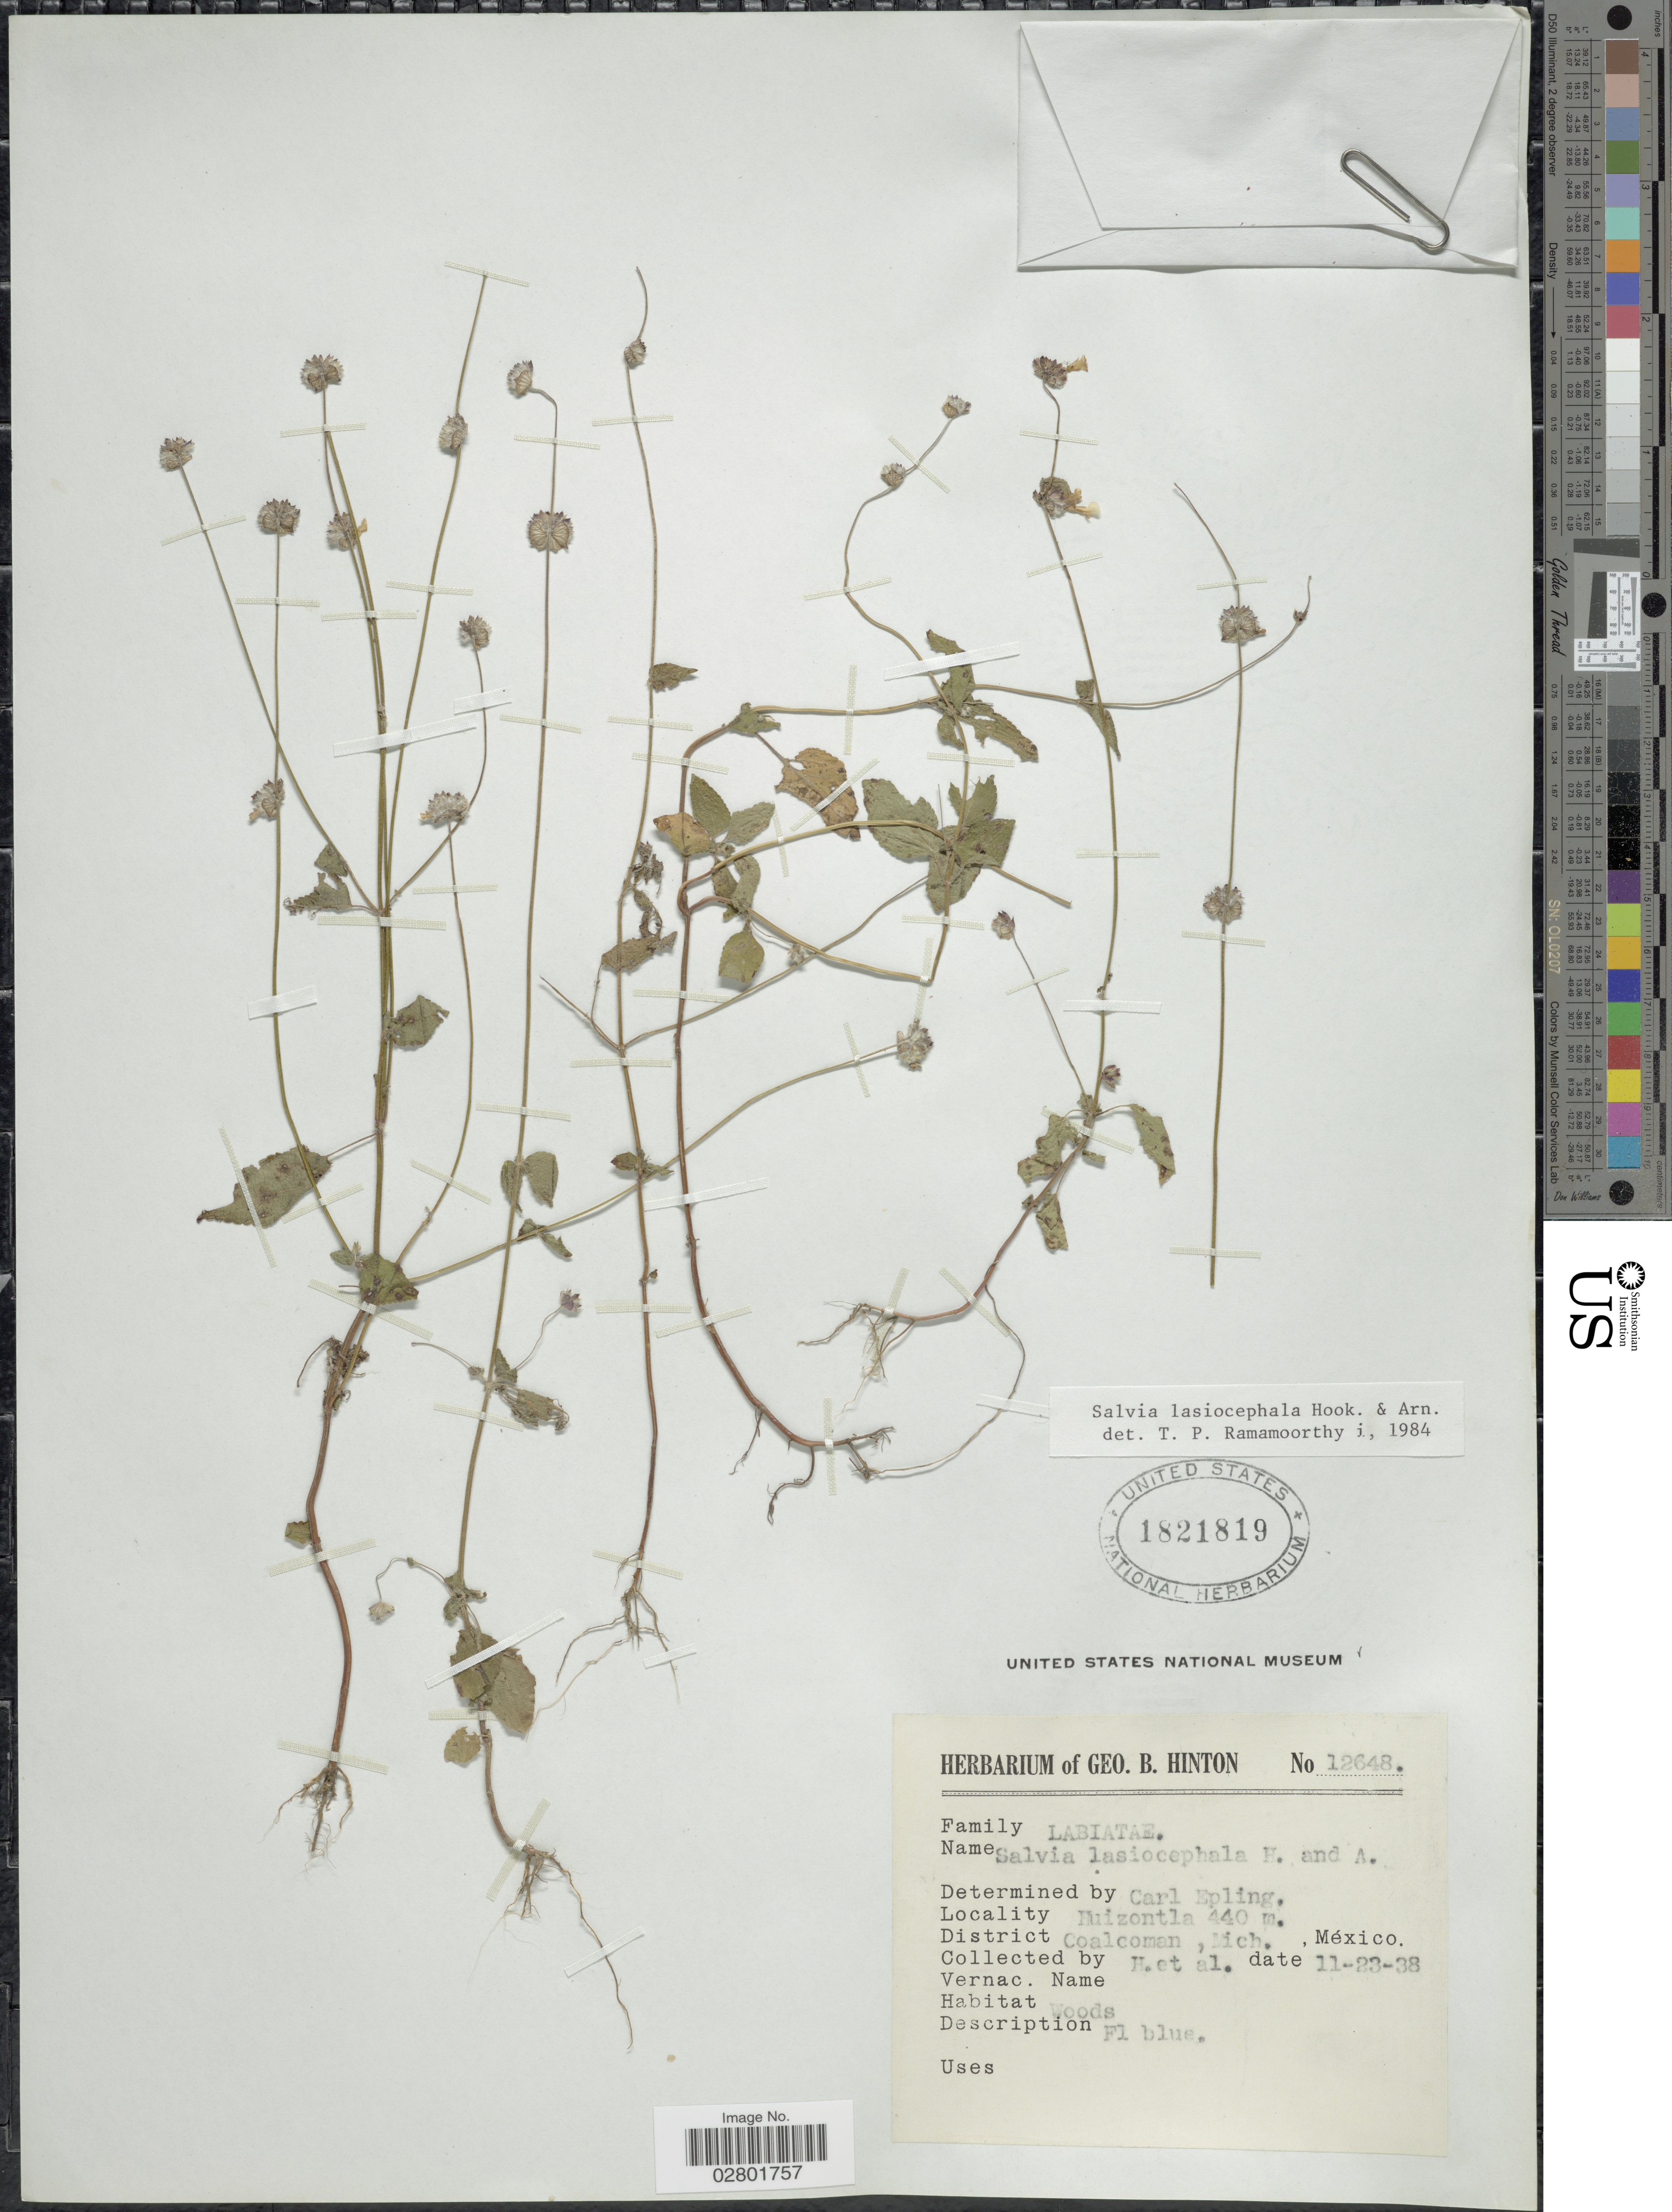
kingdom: Plantae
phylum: Tracheophyta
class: Magnoliopsida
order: Lamiales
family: Lamiaceae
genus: Salvia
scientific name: Salvia lasiocephala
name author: Hook. & Arn.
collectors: G. B. Hinton & et al.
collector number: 12648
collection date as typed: Transcribed d/m/y: 23/11/38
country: Mexico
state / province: Michoacán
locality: Huizontla, District Coalcoman.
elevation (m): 440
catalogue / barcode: US 1821819